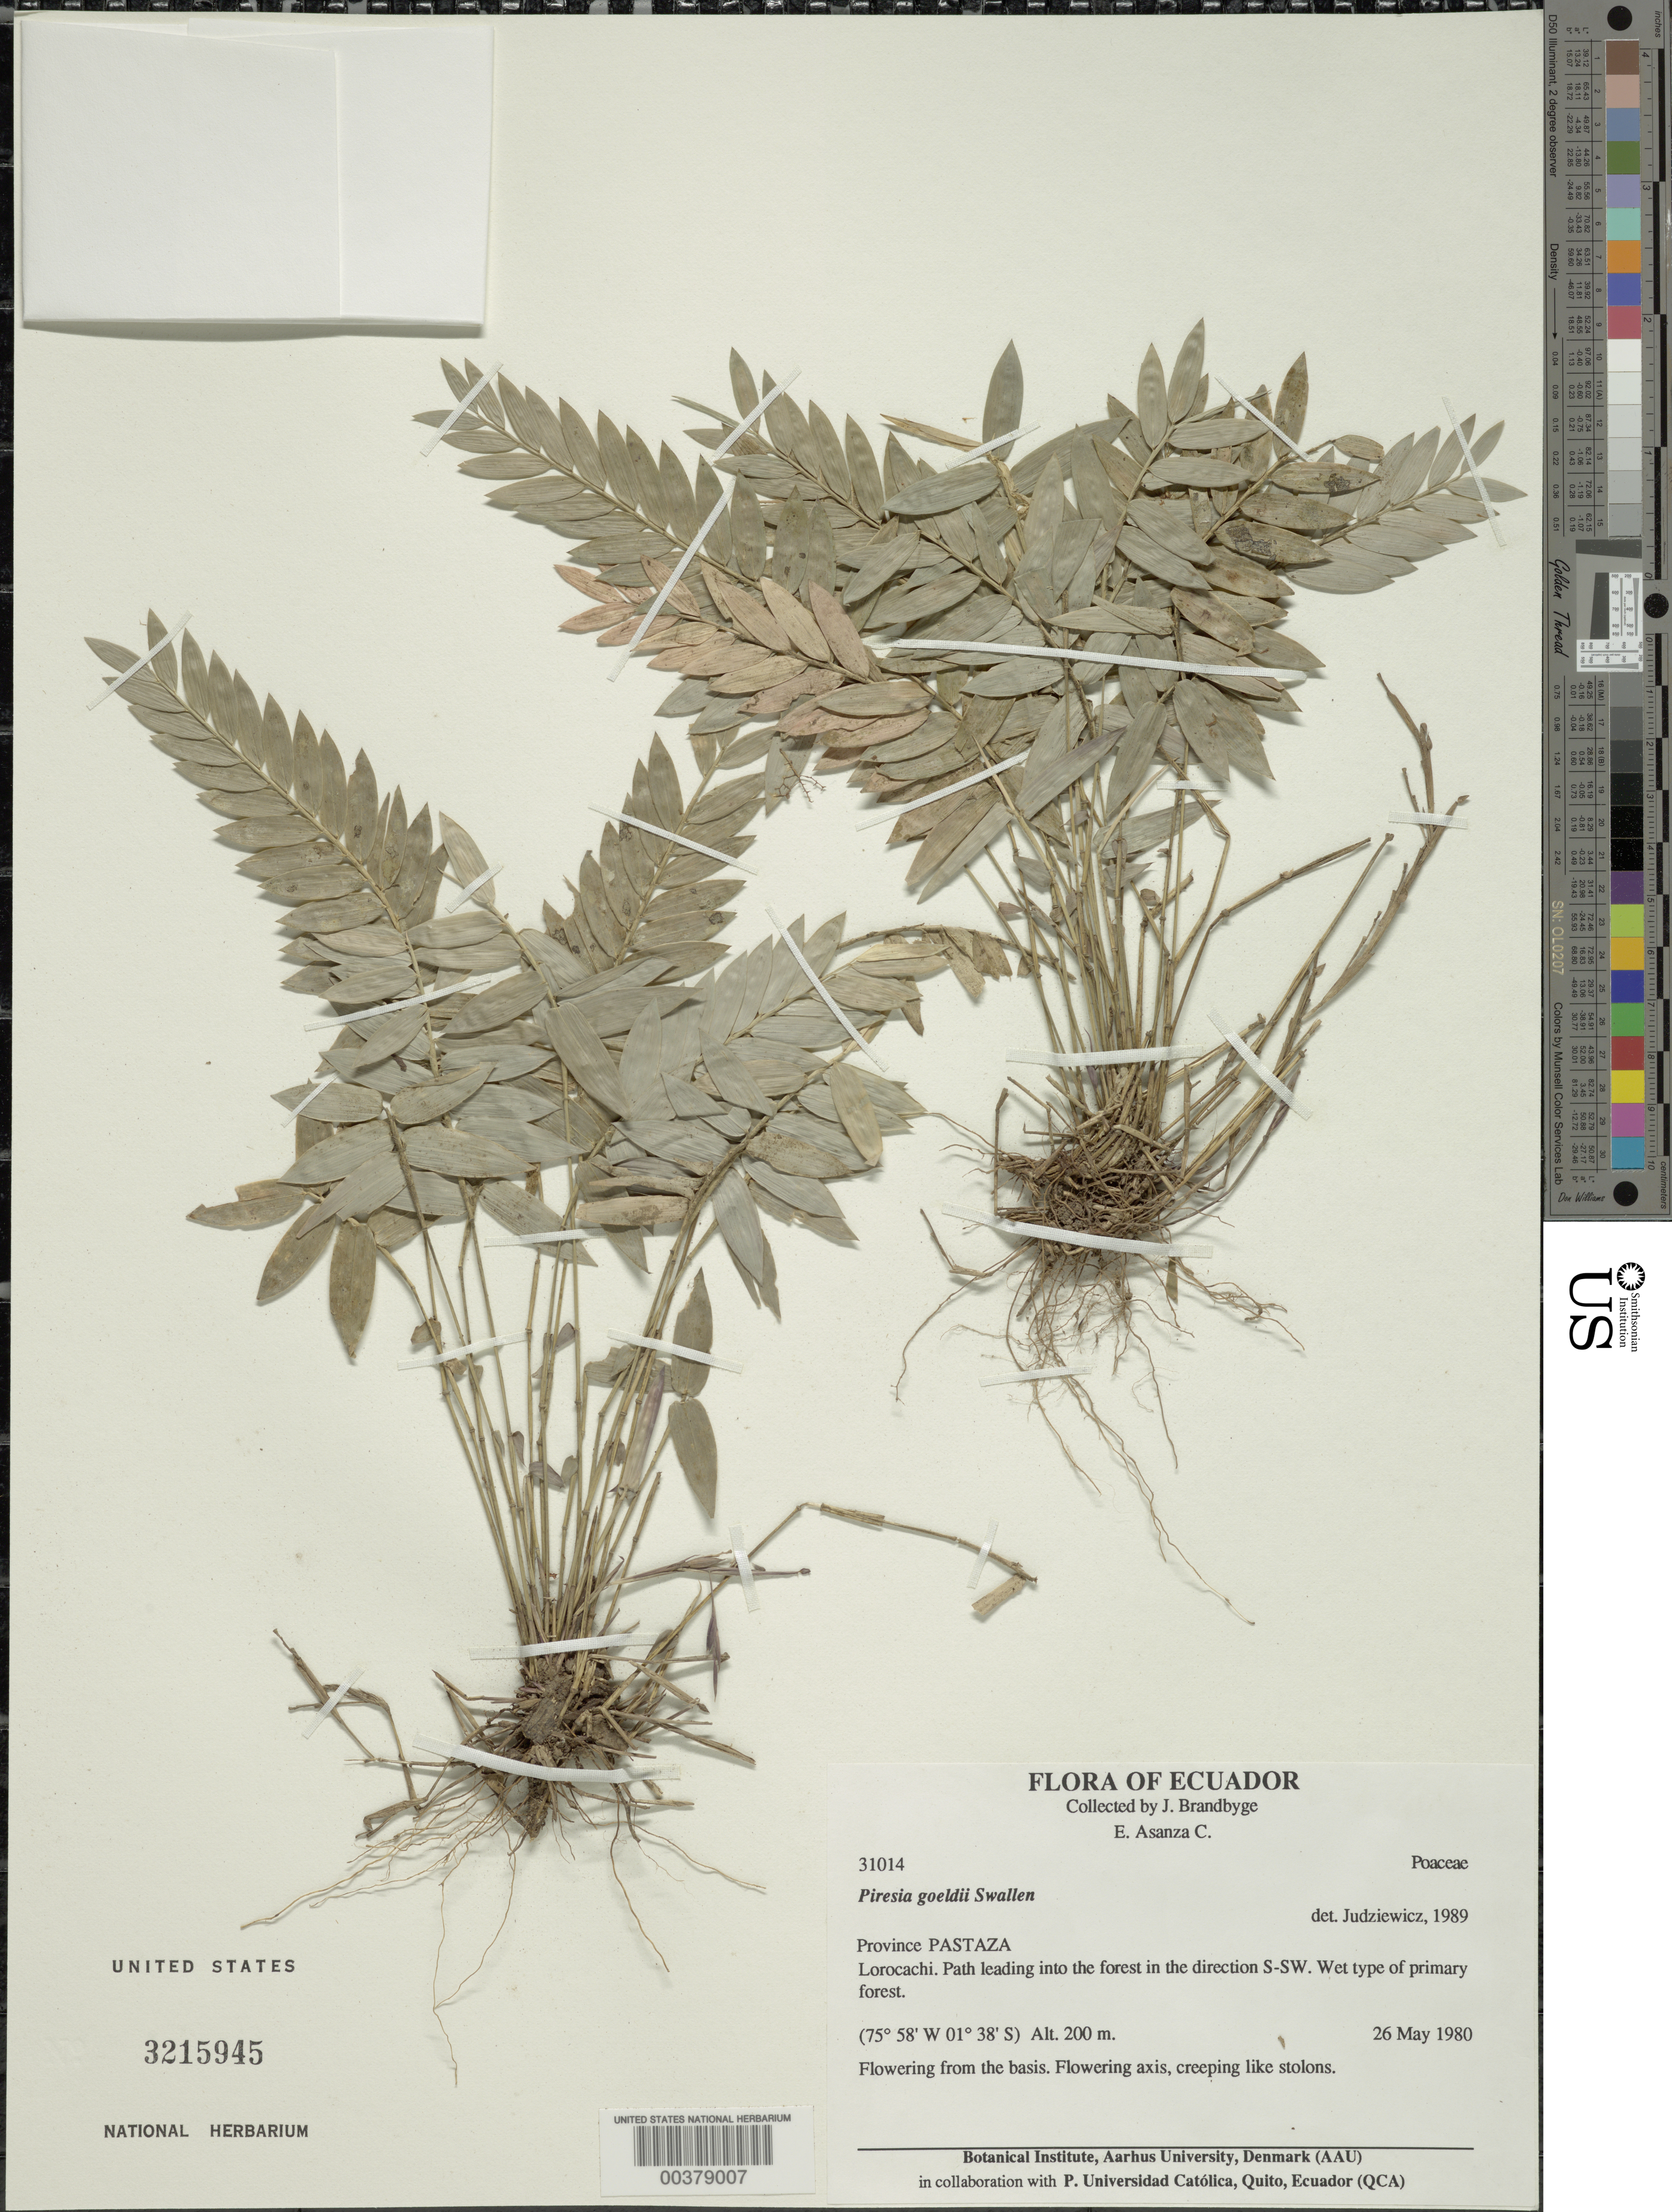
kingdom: Plantae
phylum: Tracheophyta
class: Liliopsida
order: Poales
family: Poaceae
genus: Piresia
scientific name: Piresia goeldii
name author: Swallen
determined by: Judziewicz, E. J.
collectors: J. Brandbyge & E. Asanza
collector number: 31014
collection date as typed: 26 May 1980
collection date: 1980-05-26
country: Ecuador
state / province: Pastaza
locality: Lorocachi; path leading into the forest in the direction s-sw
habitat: Wet type of primary forest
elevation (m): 200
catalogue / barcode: US 3215945